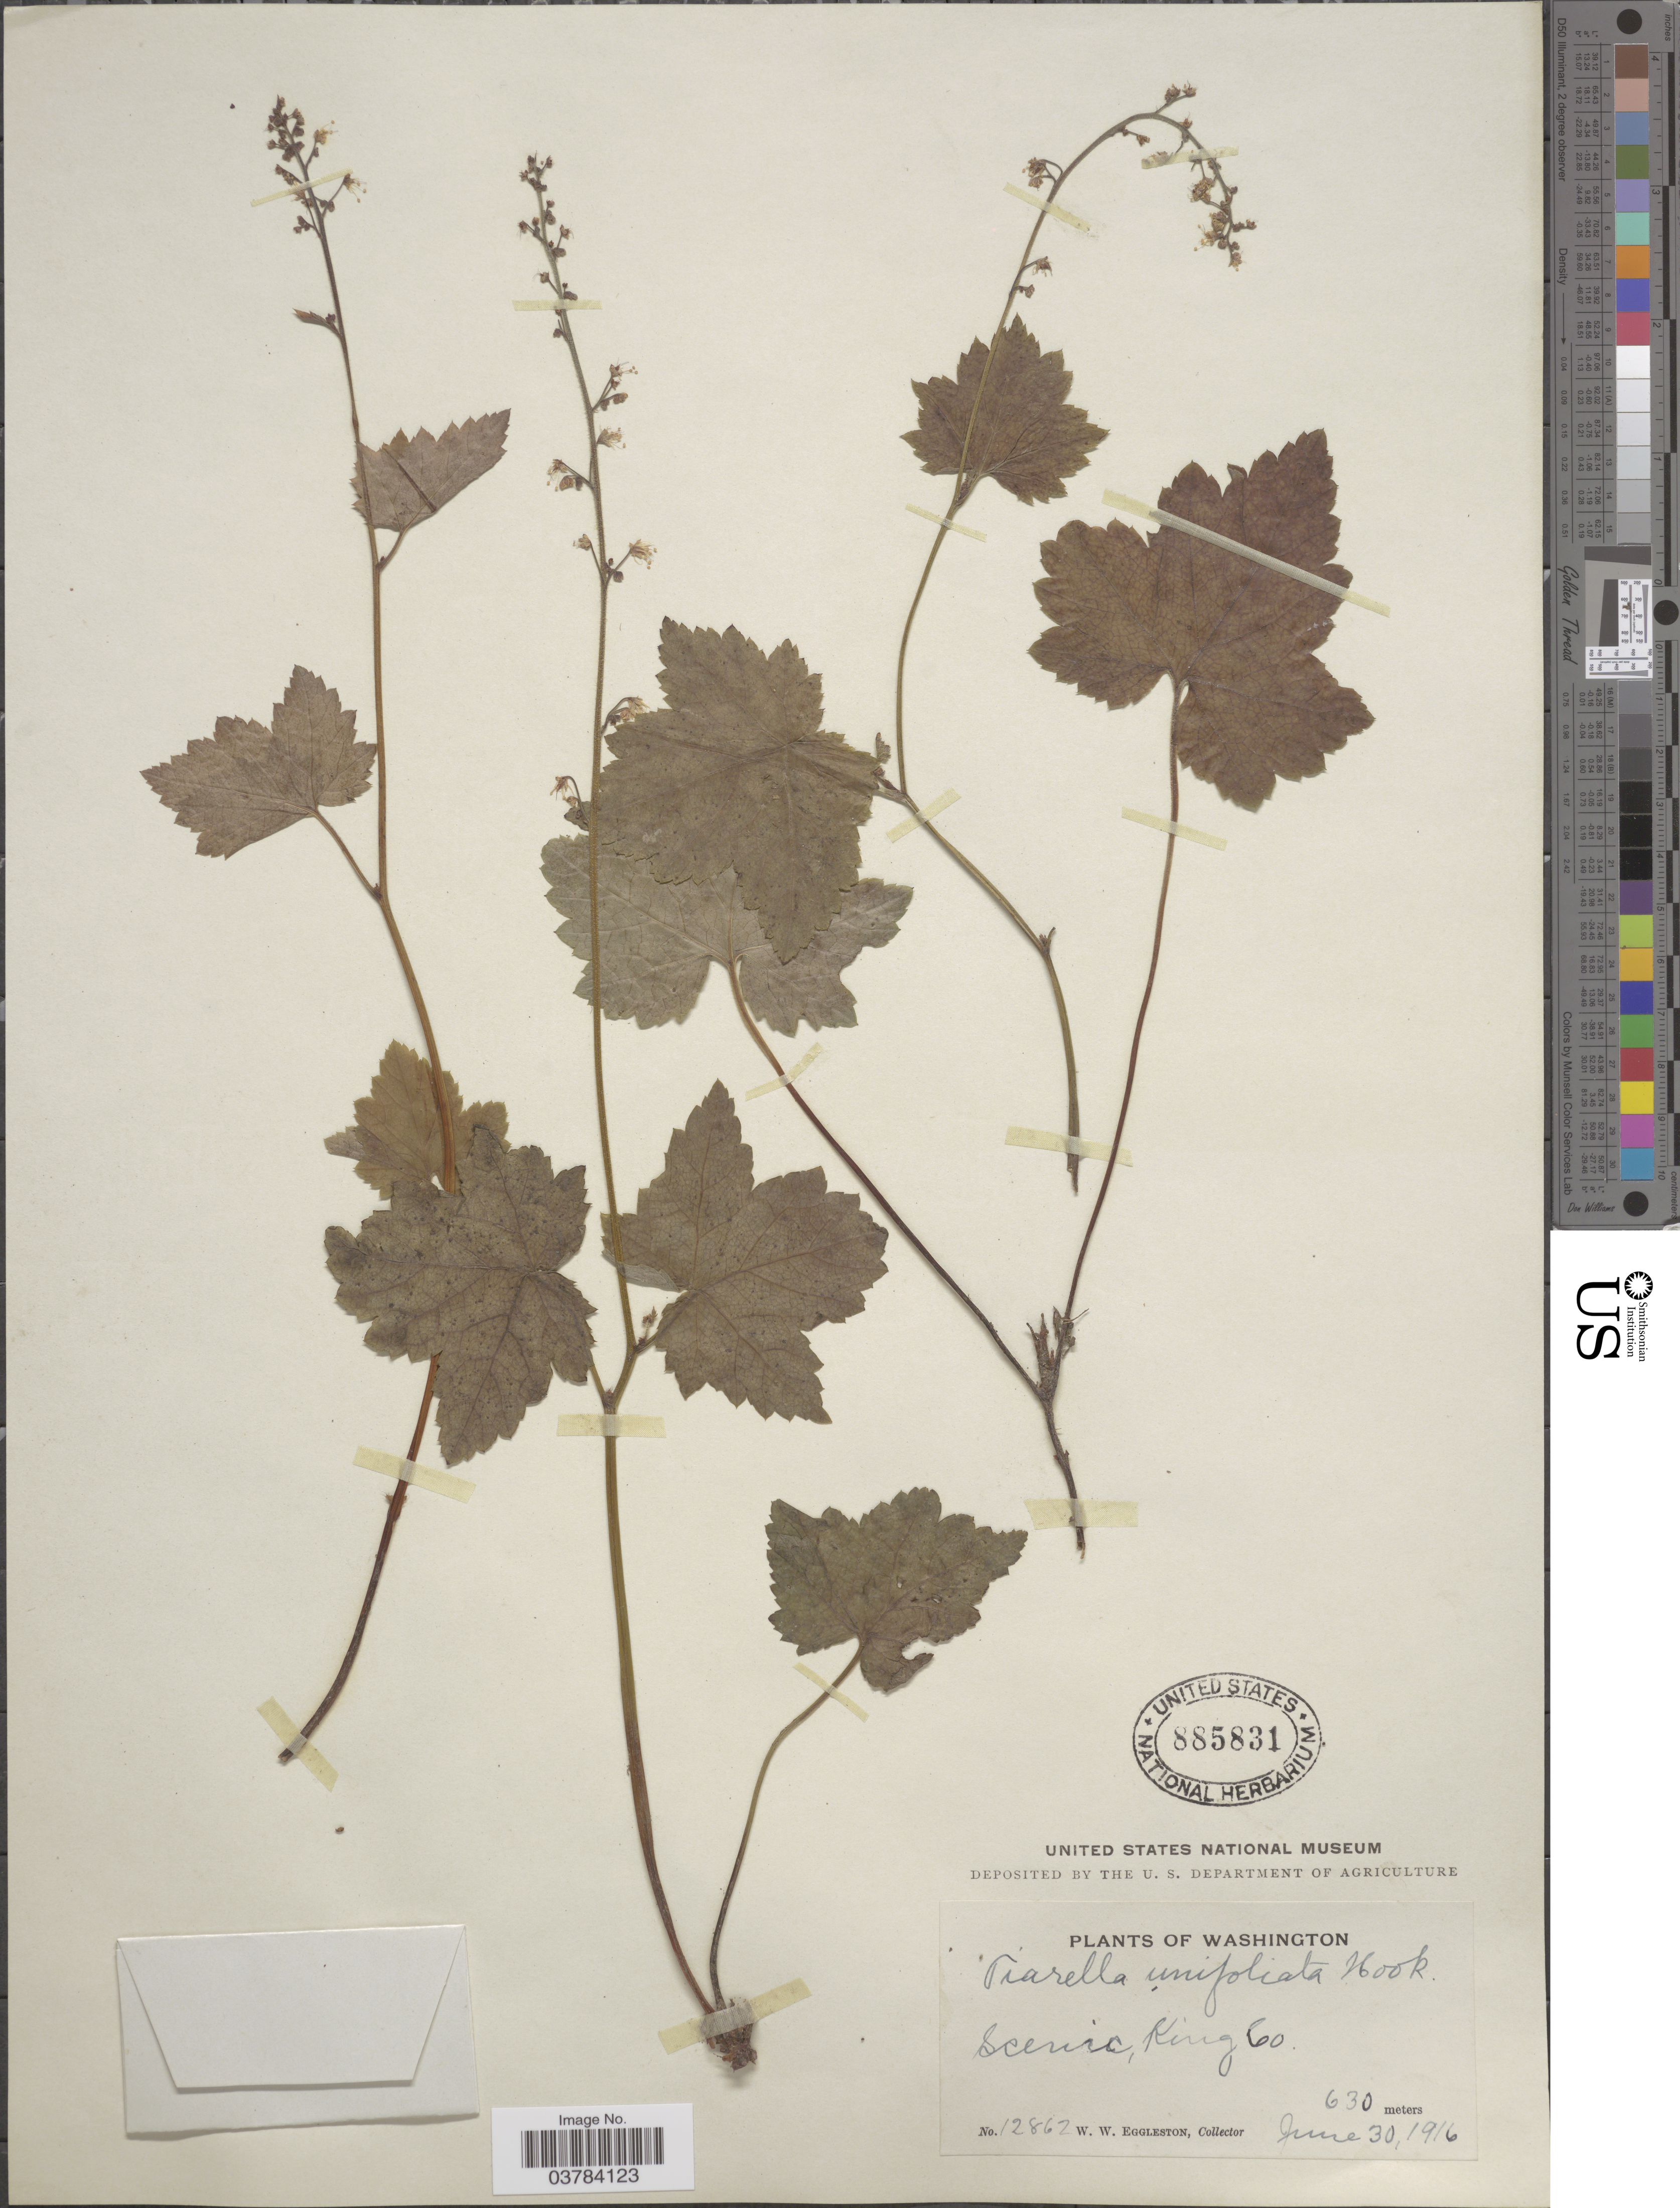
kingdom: Plantae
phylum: Tracheophyta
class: Magnoliopsida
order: Saxifragales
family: Saxifragaceae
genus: Tiarella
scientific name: Tiarella unifoliata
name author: Hook.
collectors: W. W. Eggleston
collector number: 12862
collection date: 1916-06-30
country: United States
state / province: Washington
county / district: King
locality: Scenic, King Co.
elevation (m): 630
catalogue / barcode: US 885831